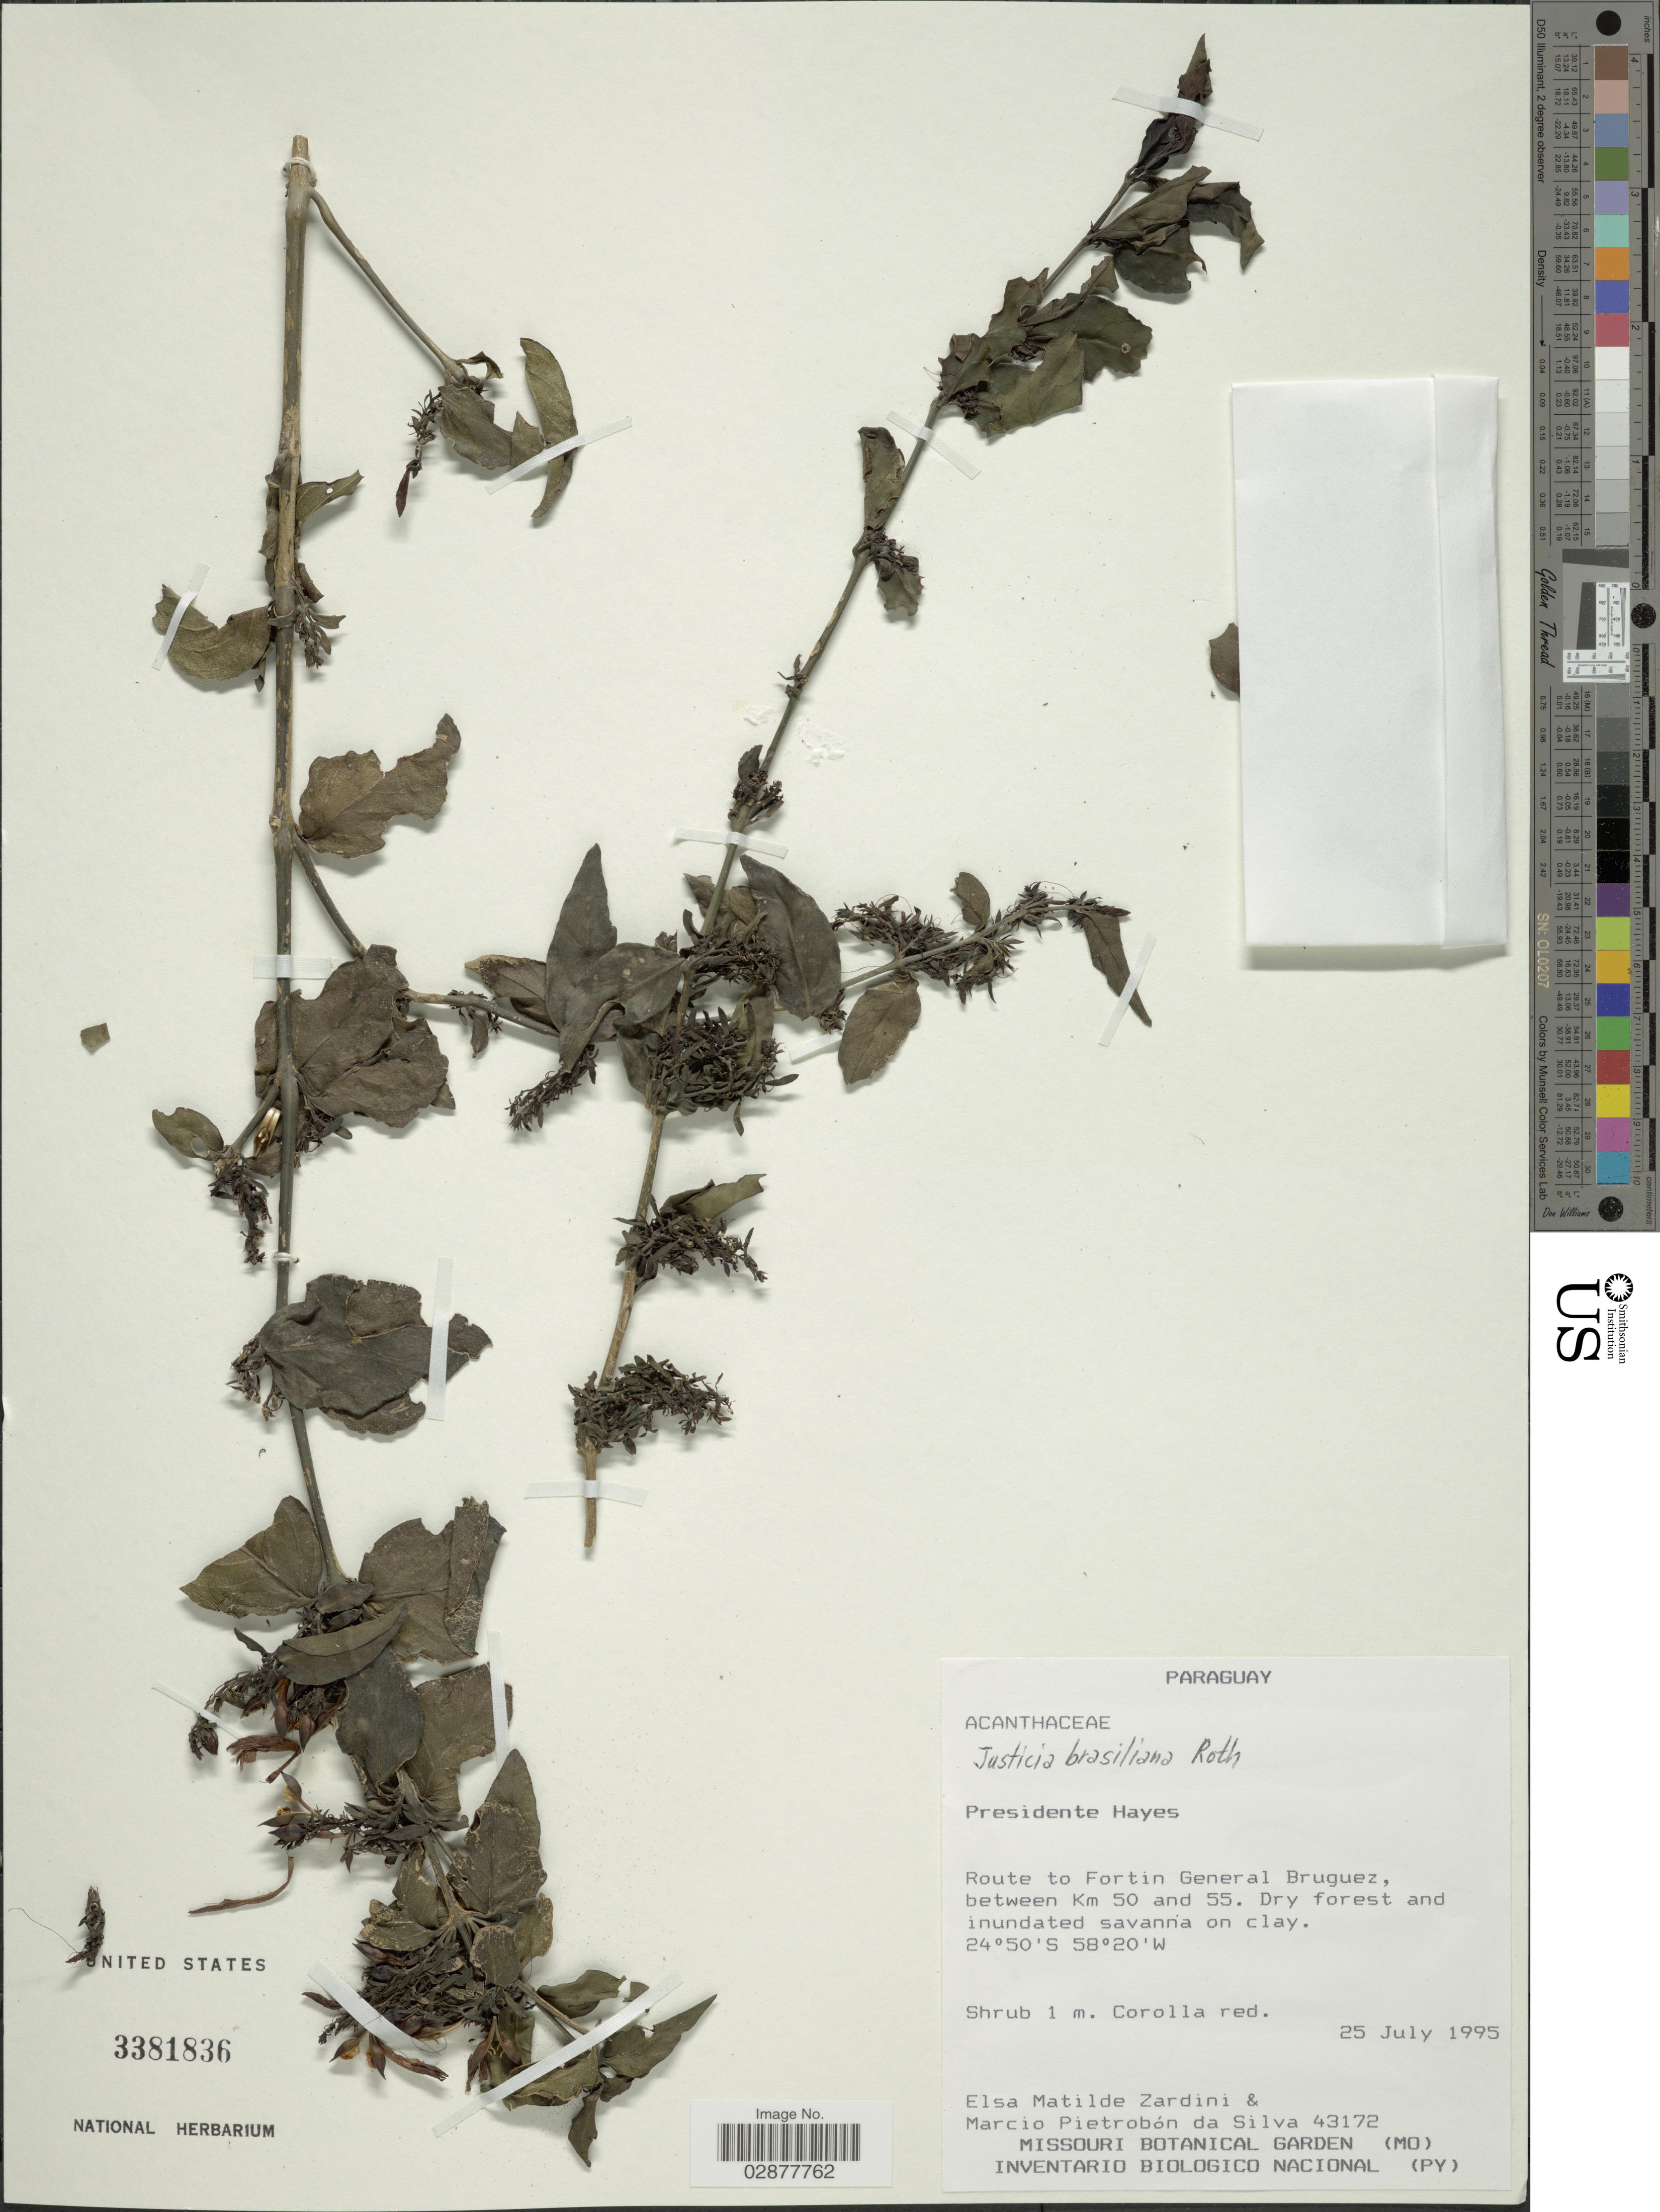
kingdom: Plantae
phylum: Tracheophyta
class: Magnoliopsida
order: Lamiales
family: Acanthaceae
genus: Justicia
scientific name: Justicia brasiliana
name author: Roth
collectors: E. M. Zardini & M. Pietrobón da Silva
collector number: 43172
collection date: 1995-07-25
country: Paraguay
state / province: Presidente Hayes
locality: Route to Fortin General Bruguez, between Km 50 and 55.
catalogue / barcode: US 3381836